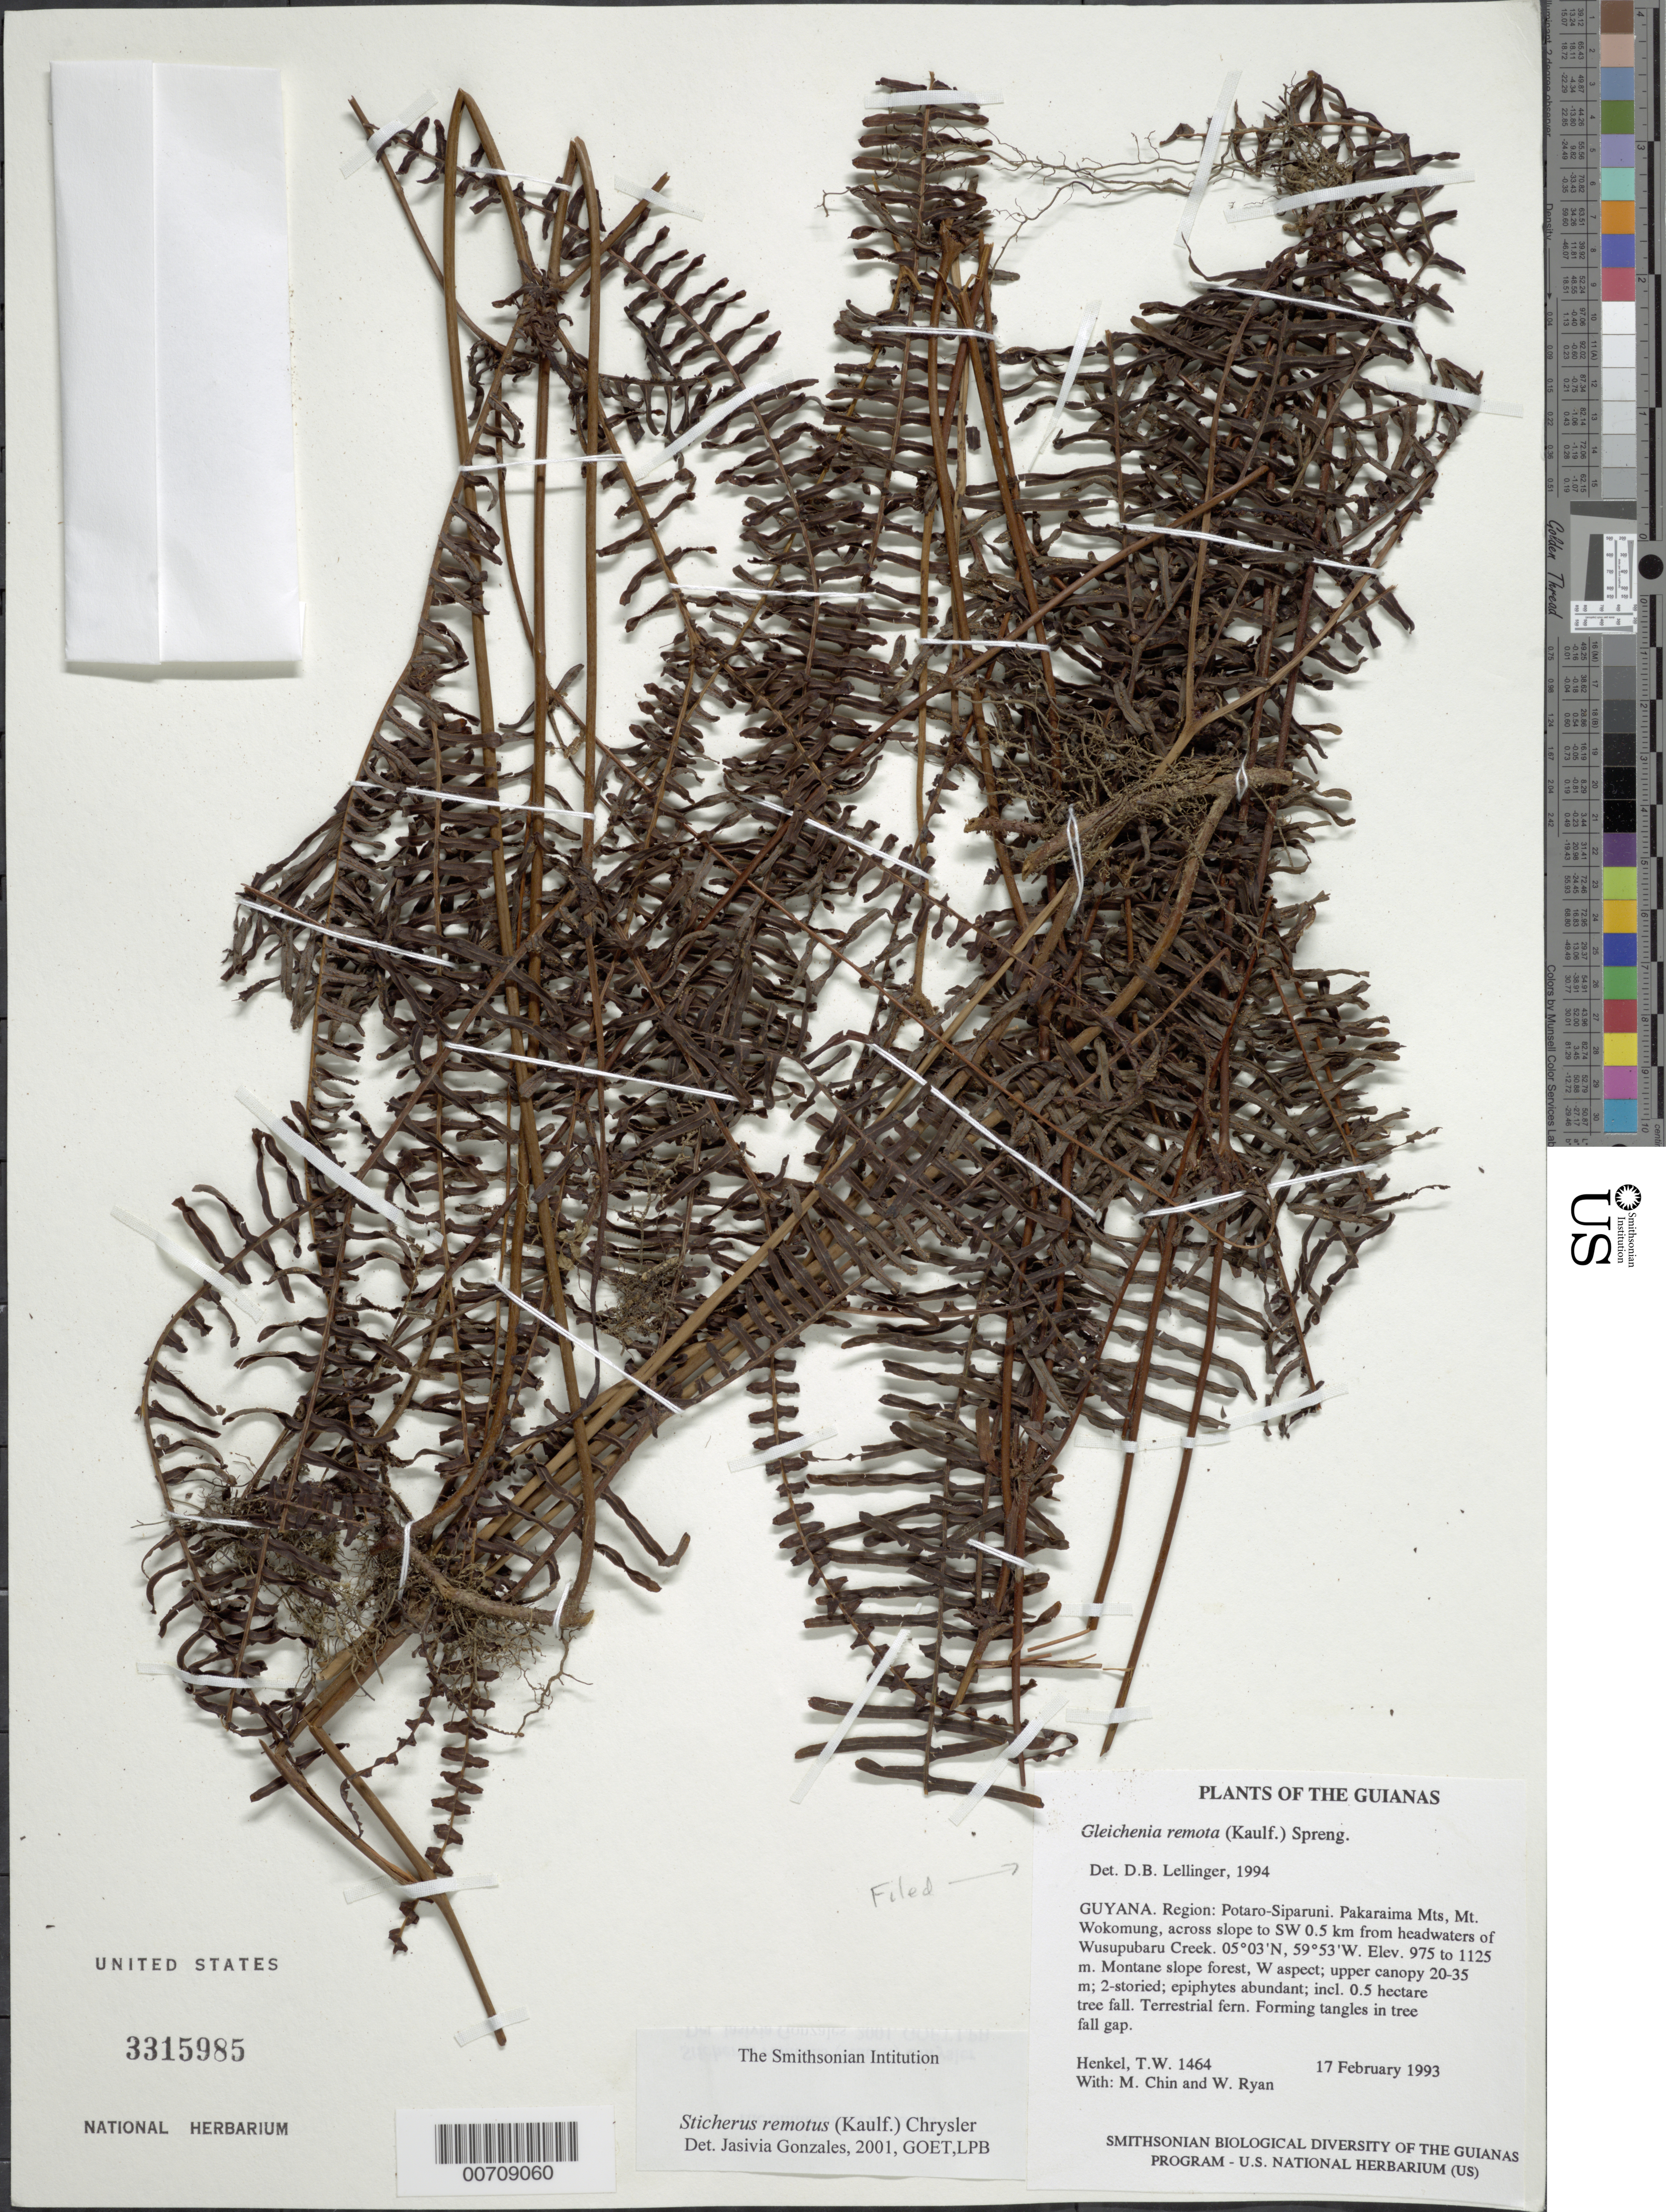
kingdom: Plantae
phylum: Tracheophyta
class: Polypodiopsida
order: Gleicheniales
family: Gleicheniaceae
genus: Sticherus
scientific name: Sticherus remotus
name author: (Kaulf.) Chrysler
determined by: Gonzales, J.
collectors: T. Henkel, M. Chin & W. Ryan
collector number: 1464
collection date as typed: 17 February 1993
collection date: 1993-02-17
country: Guyana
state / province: Potaro-Siparuni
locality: Pakaraima Mts, Mt. Wokomung, across slope to SW 0.5 km from headwaters of Wusupubaru Creek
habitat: Montane slope forest, W aspect; upper canopy 20-35 m; 2-storied; epiphytes abundant; incl. 0.5 hectare tree fall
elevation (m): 975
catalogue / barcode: US 3315985